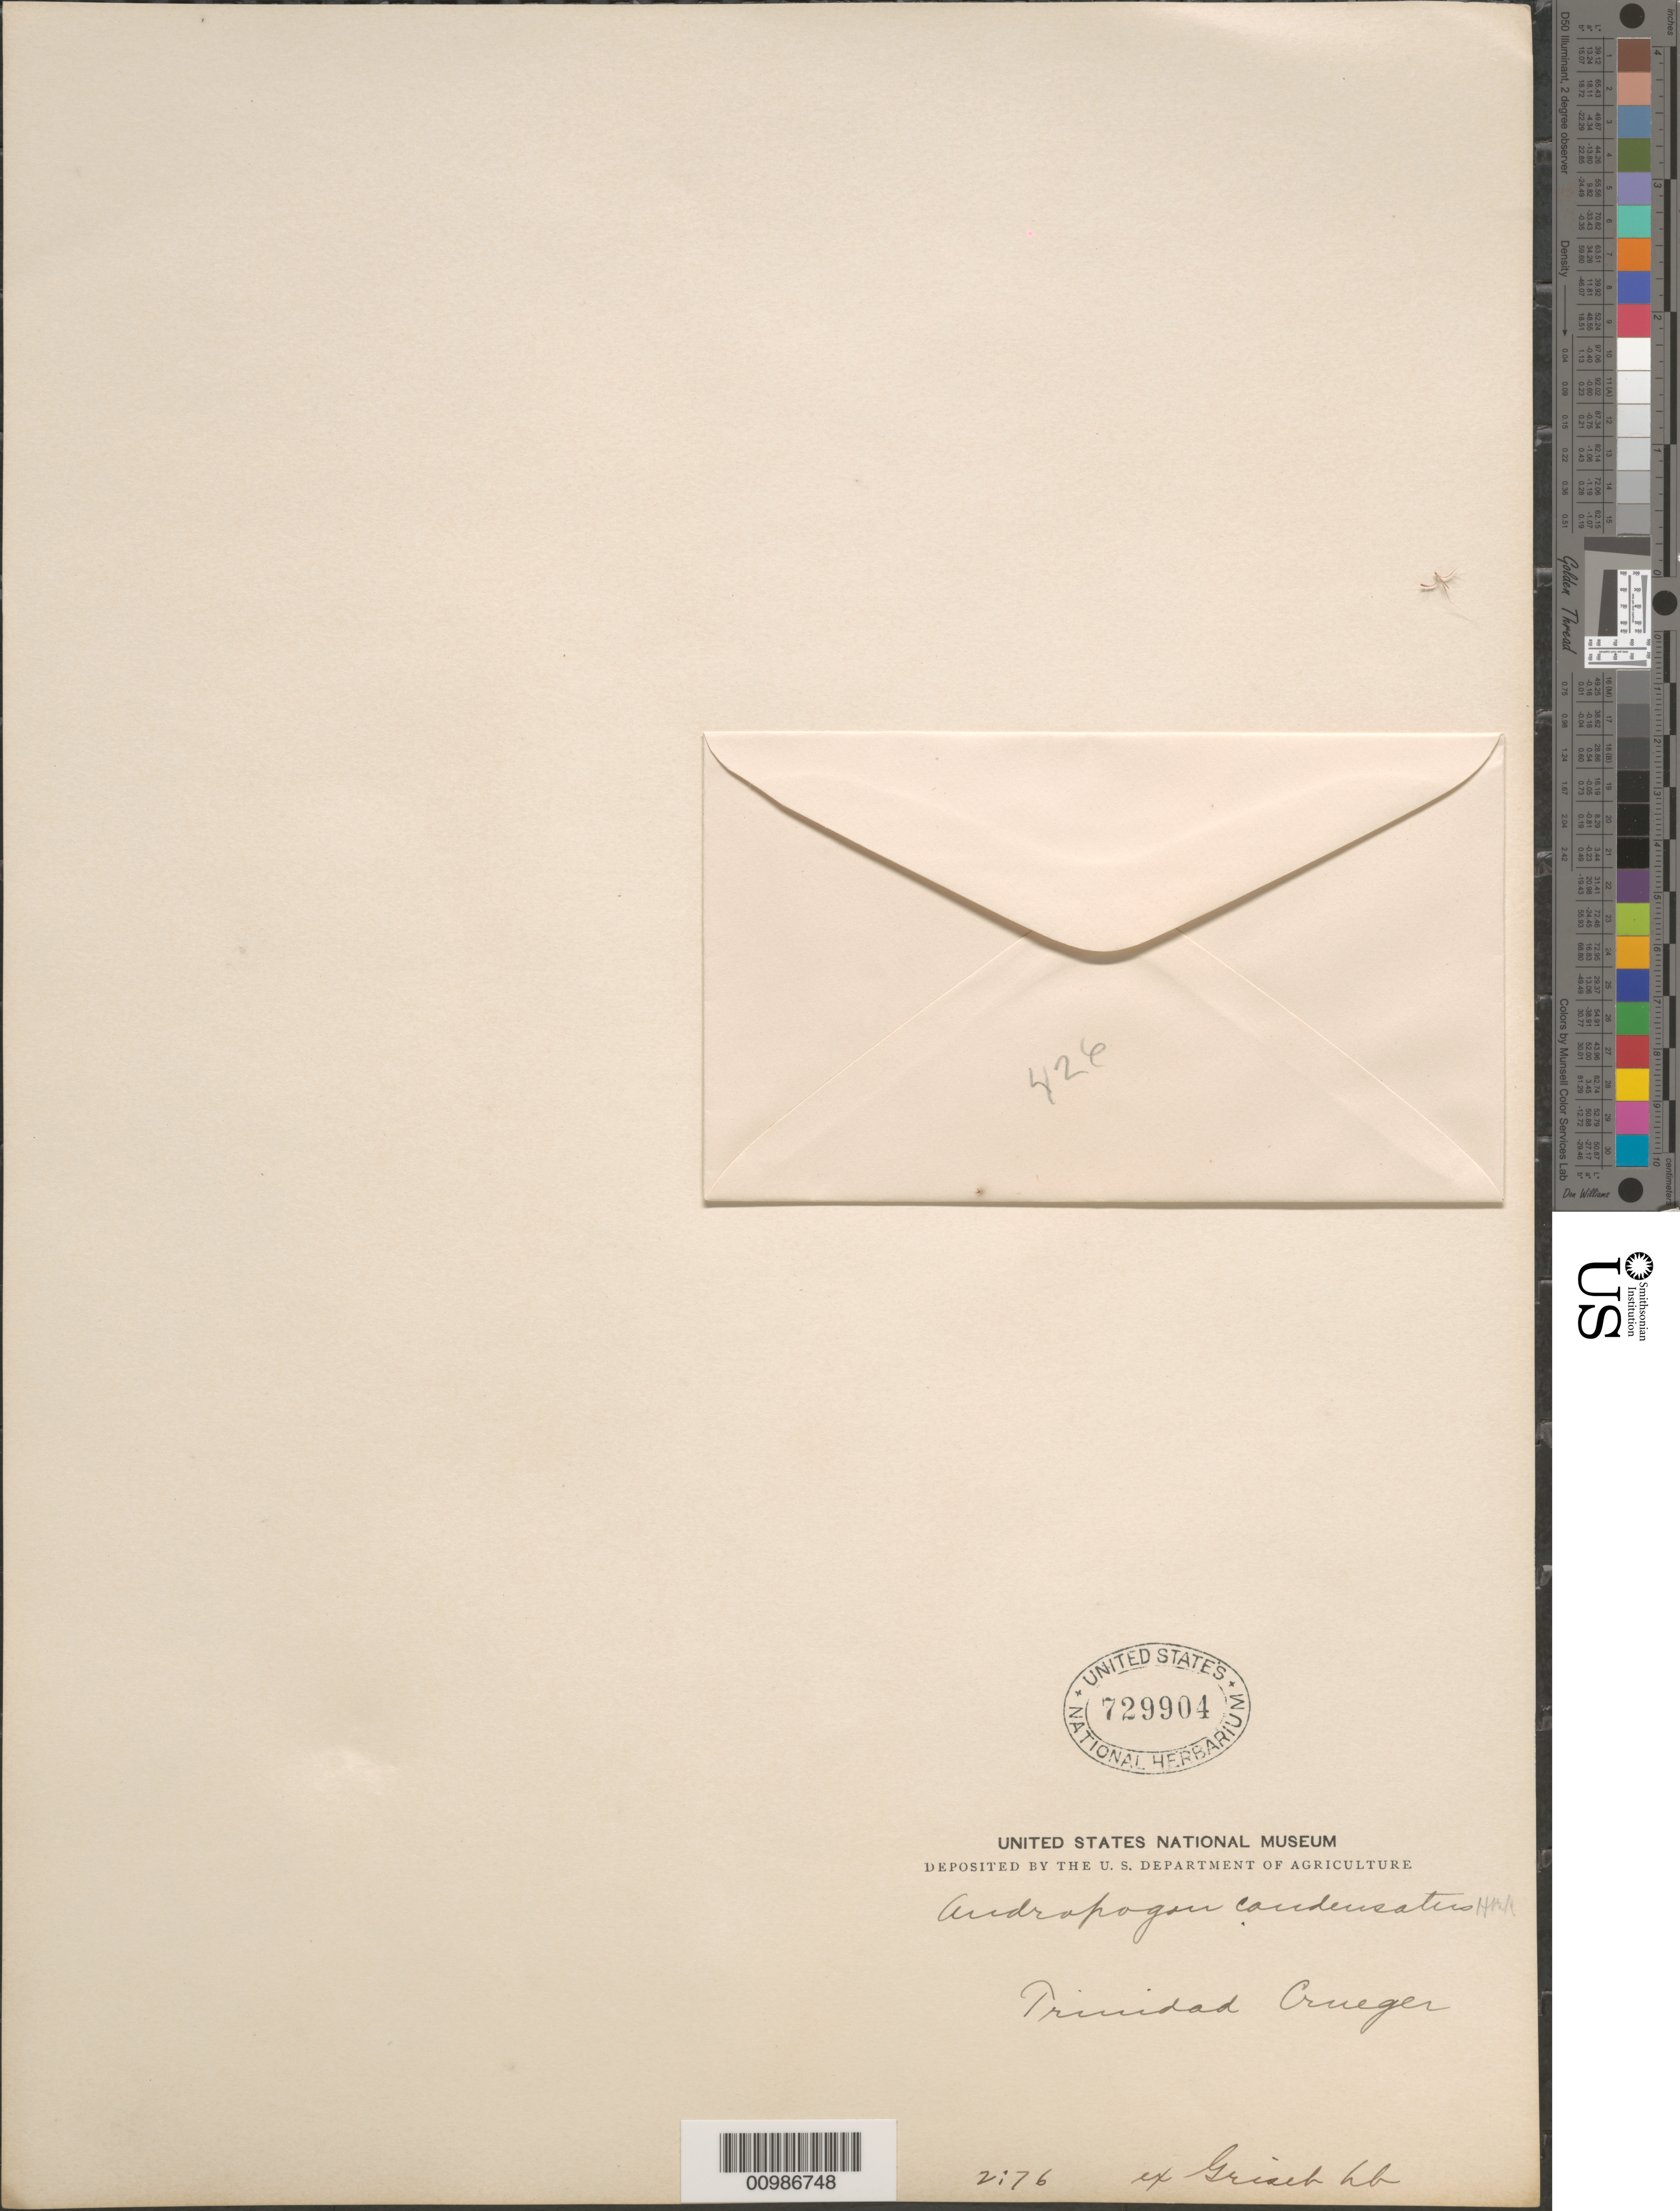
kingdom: Plantae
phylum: Tracheophyta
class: Liliopsida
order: Poales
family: Poaceae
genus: Andropogon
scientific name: Andropogon condensatus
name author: Kunth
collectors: H. Crüger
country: Trinidad and Tobago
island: Trinidad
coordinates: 0 N, 0 E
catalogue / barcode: US 729904